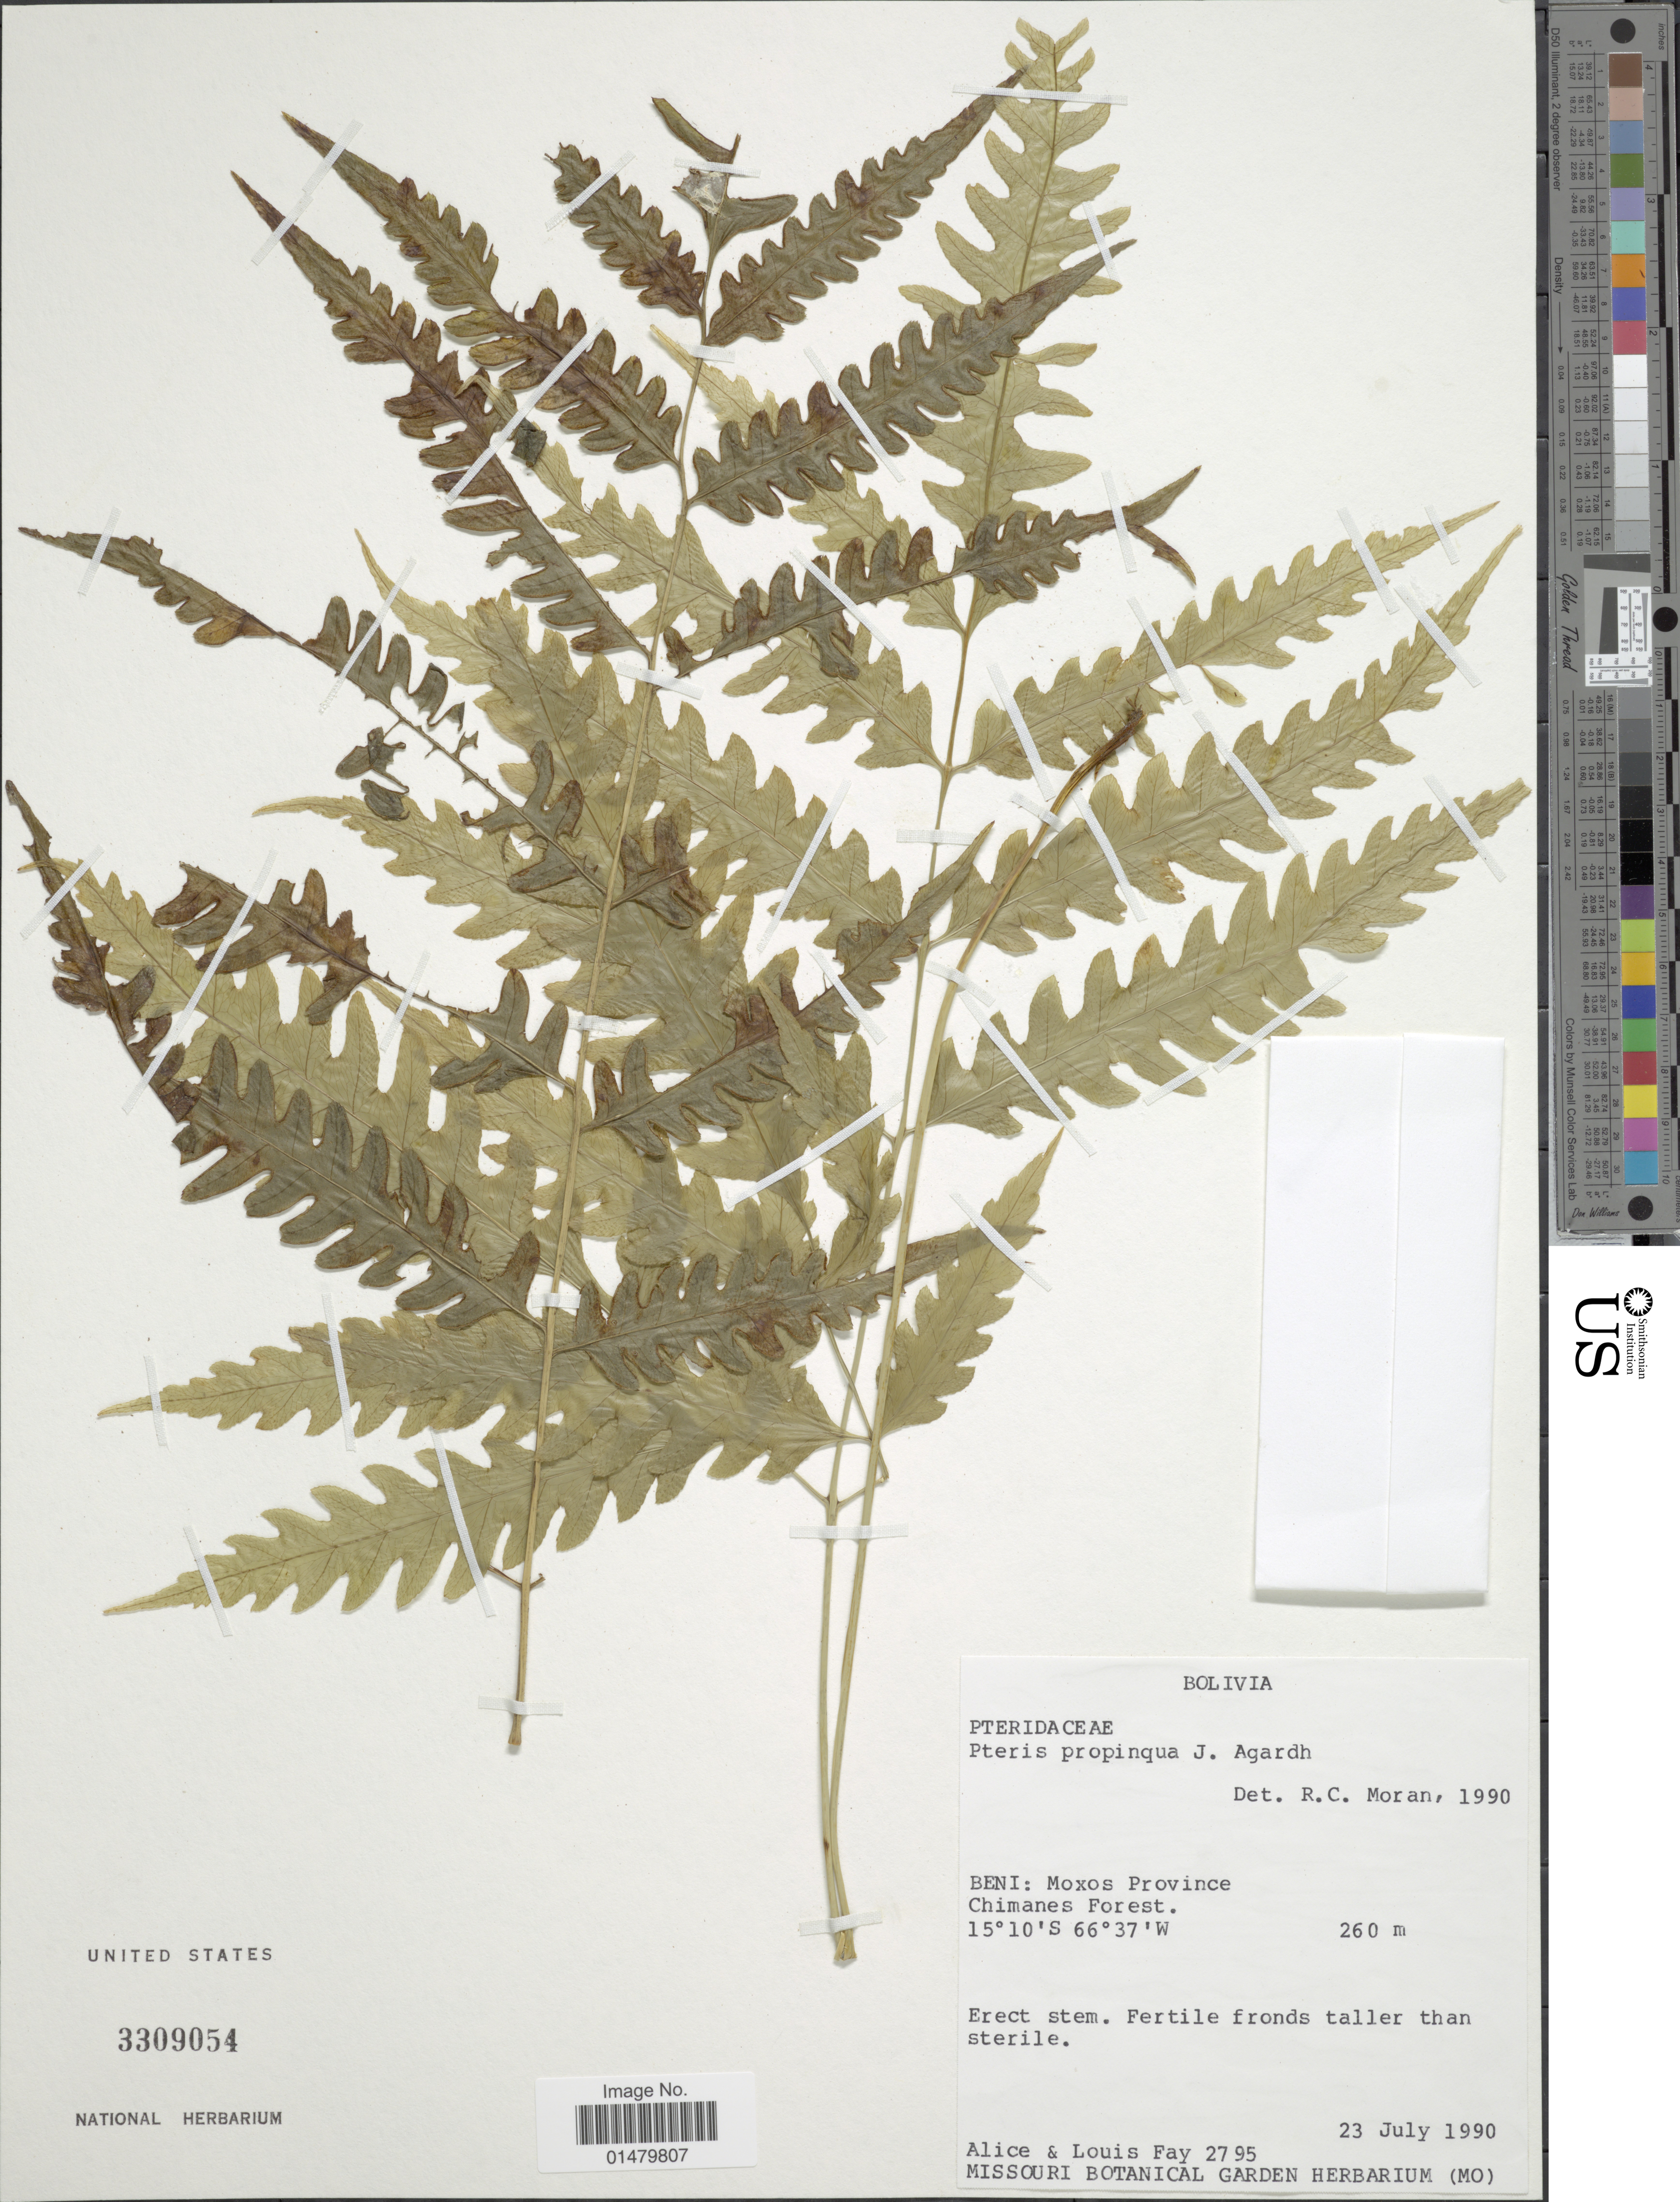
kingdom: Plantae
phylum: Tracheophyta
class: Polypodiopsida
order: Polypodiales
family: Pteridaceae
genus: Pteris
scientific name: Pteris propinqua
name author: J. Agardh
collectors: A. Fay & L. Fay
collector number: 2795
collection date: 1990-07-23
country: Bolivia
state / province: Beni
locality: Moxos Province. Chimanes Forest.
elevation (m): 260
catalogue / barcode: US 3309054